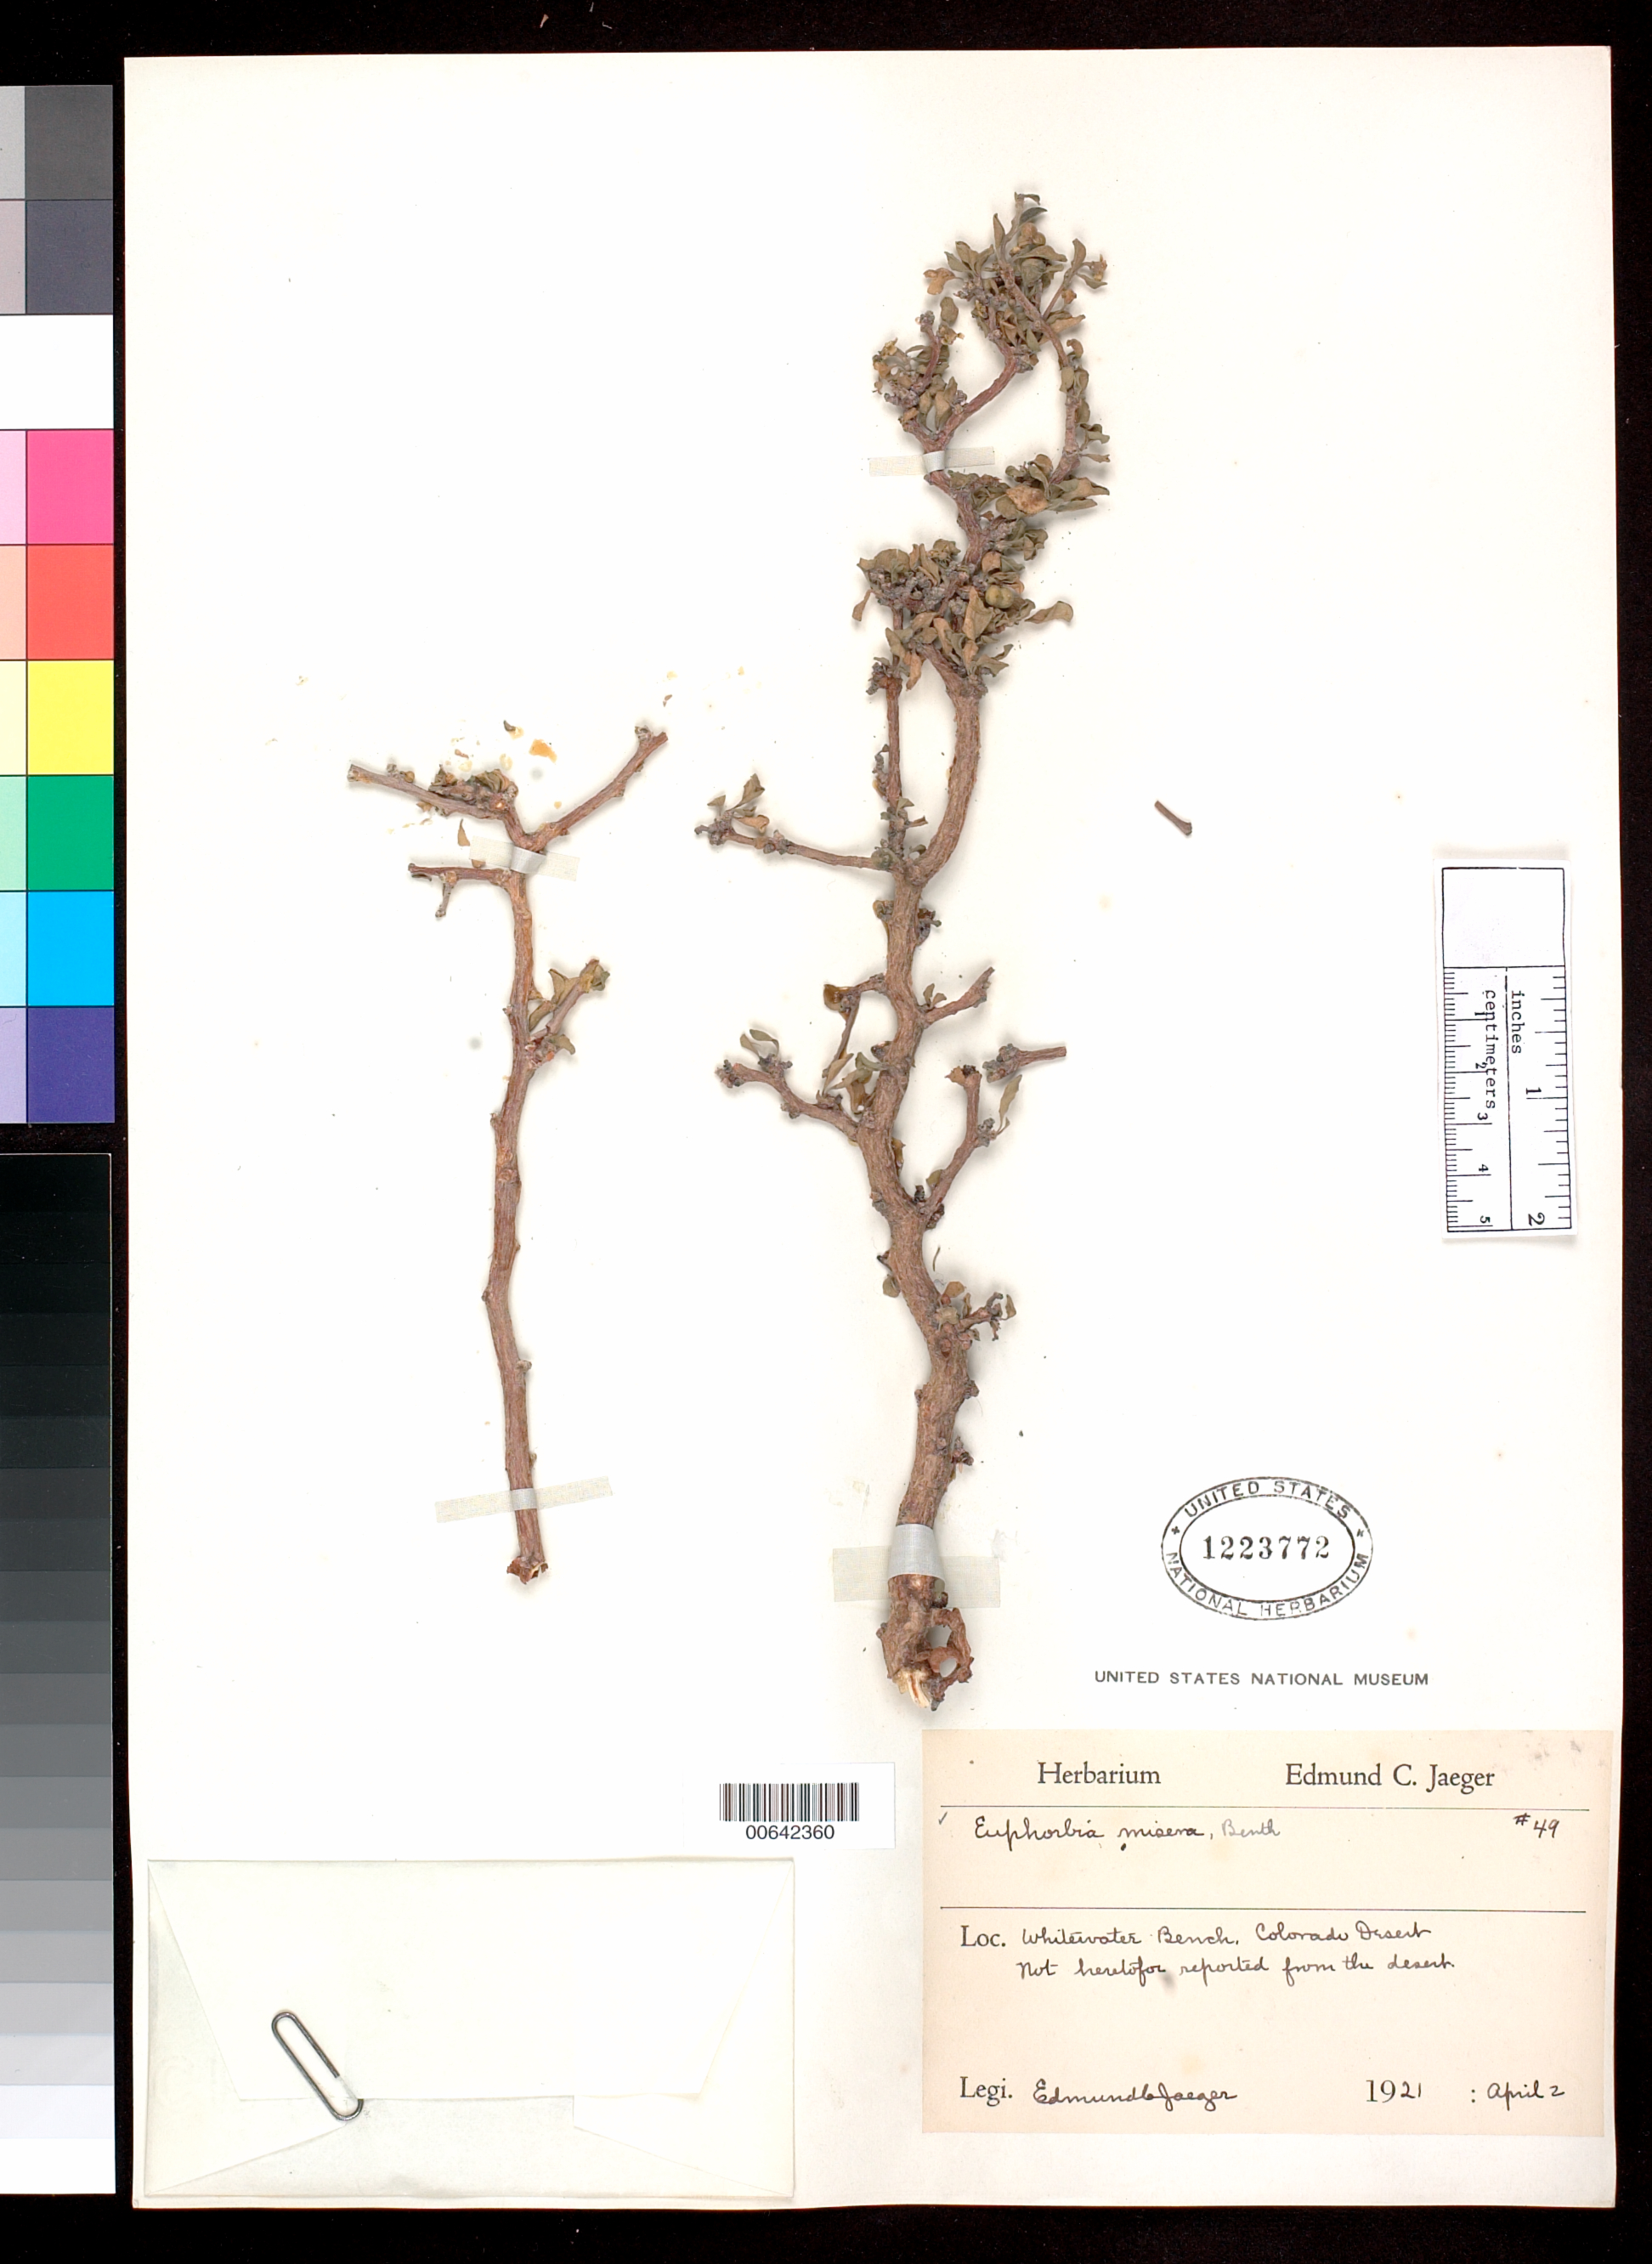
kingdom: Plantae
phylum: Tracheophyta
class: Magnoliopsida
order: Malpighiales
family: Euphorbiaceae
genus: Euphorbia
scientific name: Euphorbia misera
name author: Benth.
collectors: E. Jaeger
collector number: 49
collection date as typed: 02 Apr 1921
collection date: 1921-04-02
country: United States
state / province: California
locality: Whitewater Bench, Colorado Desert.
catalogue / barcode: US 1223772